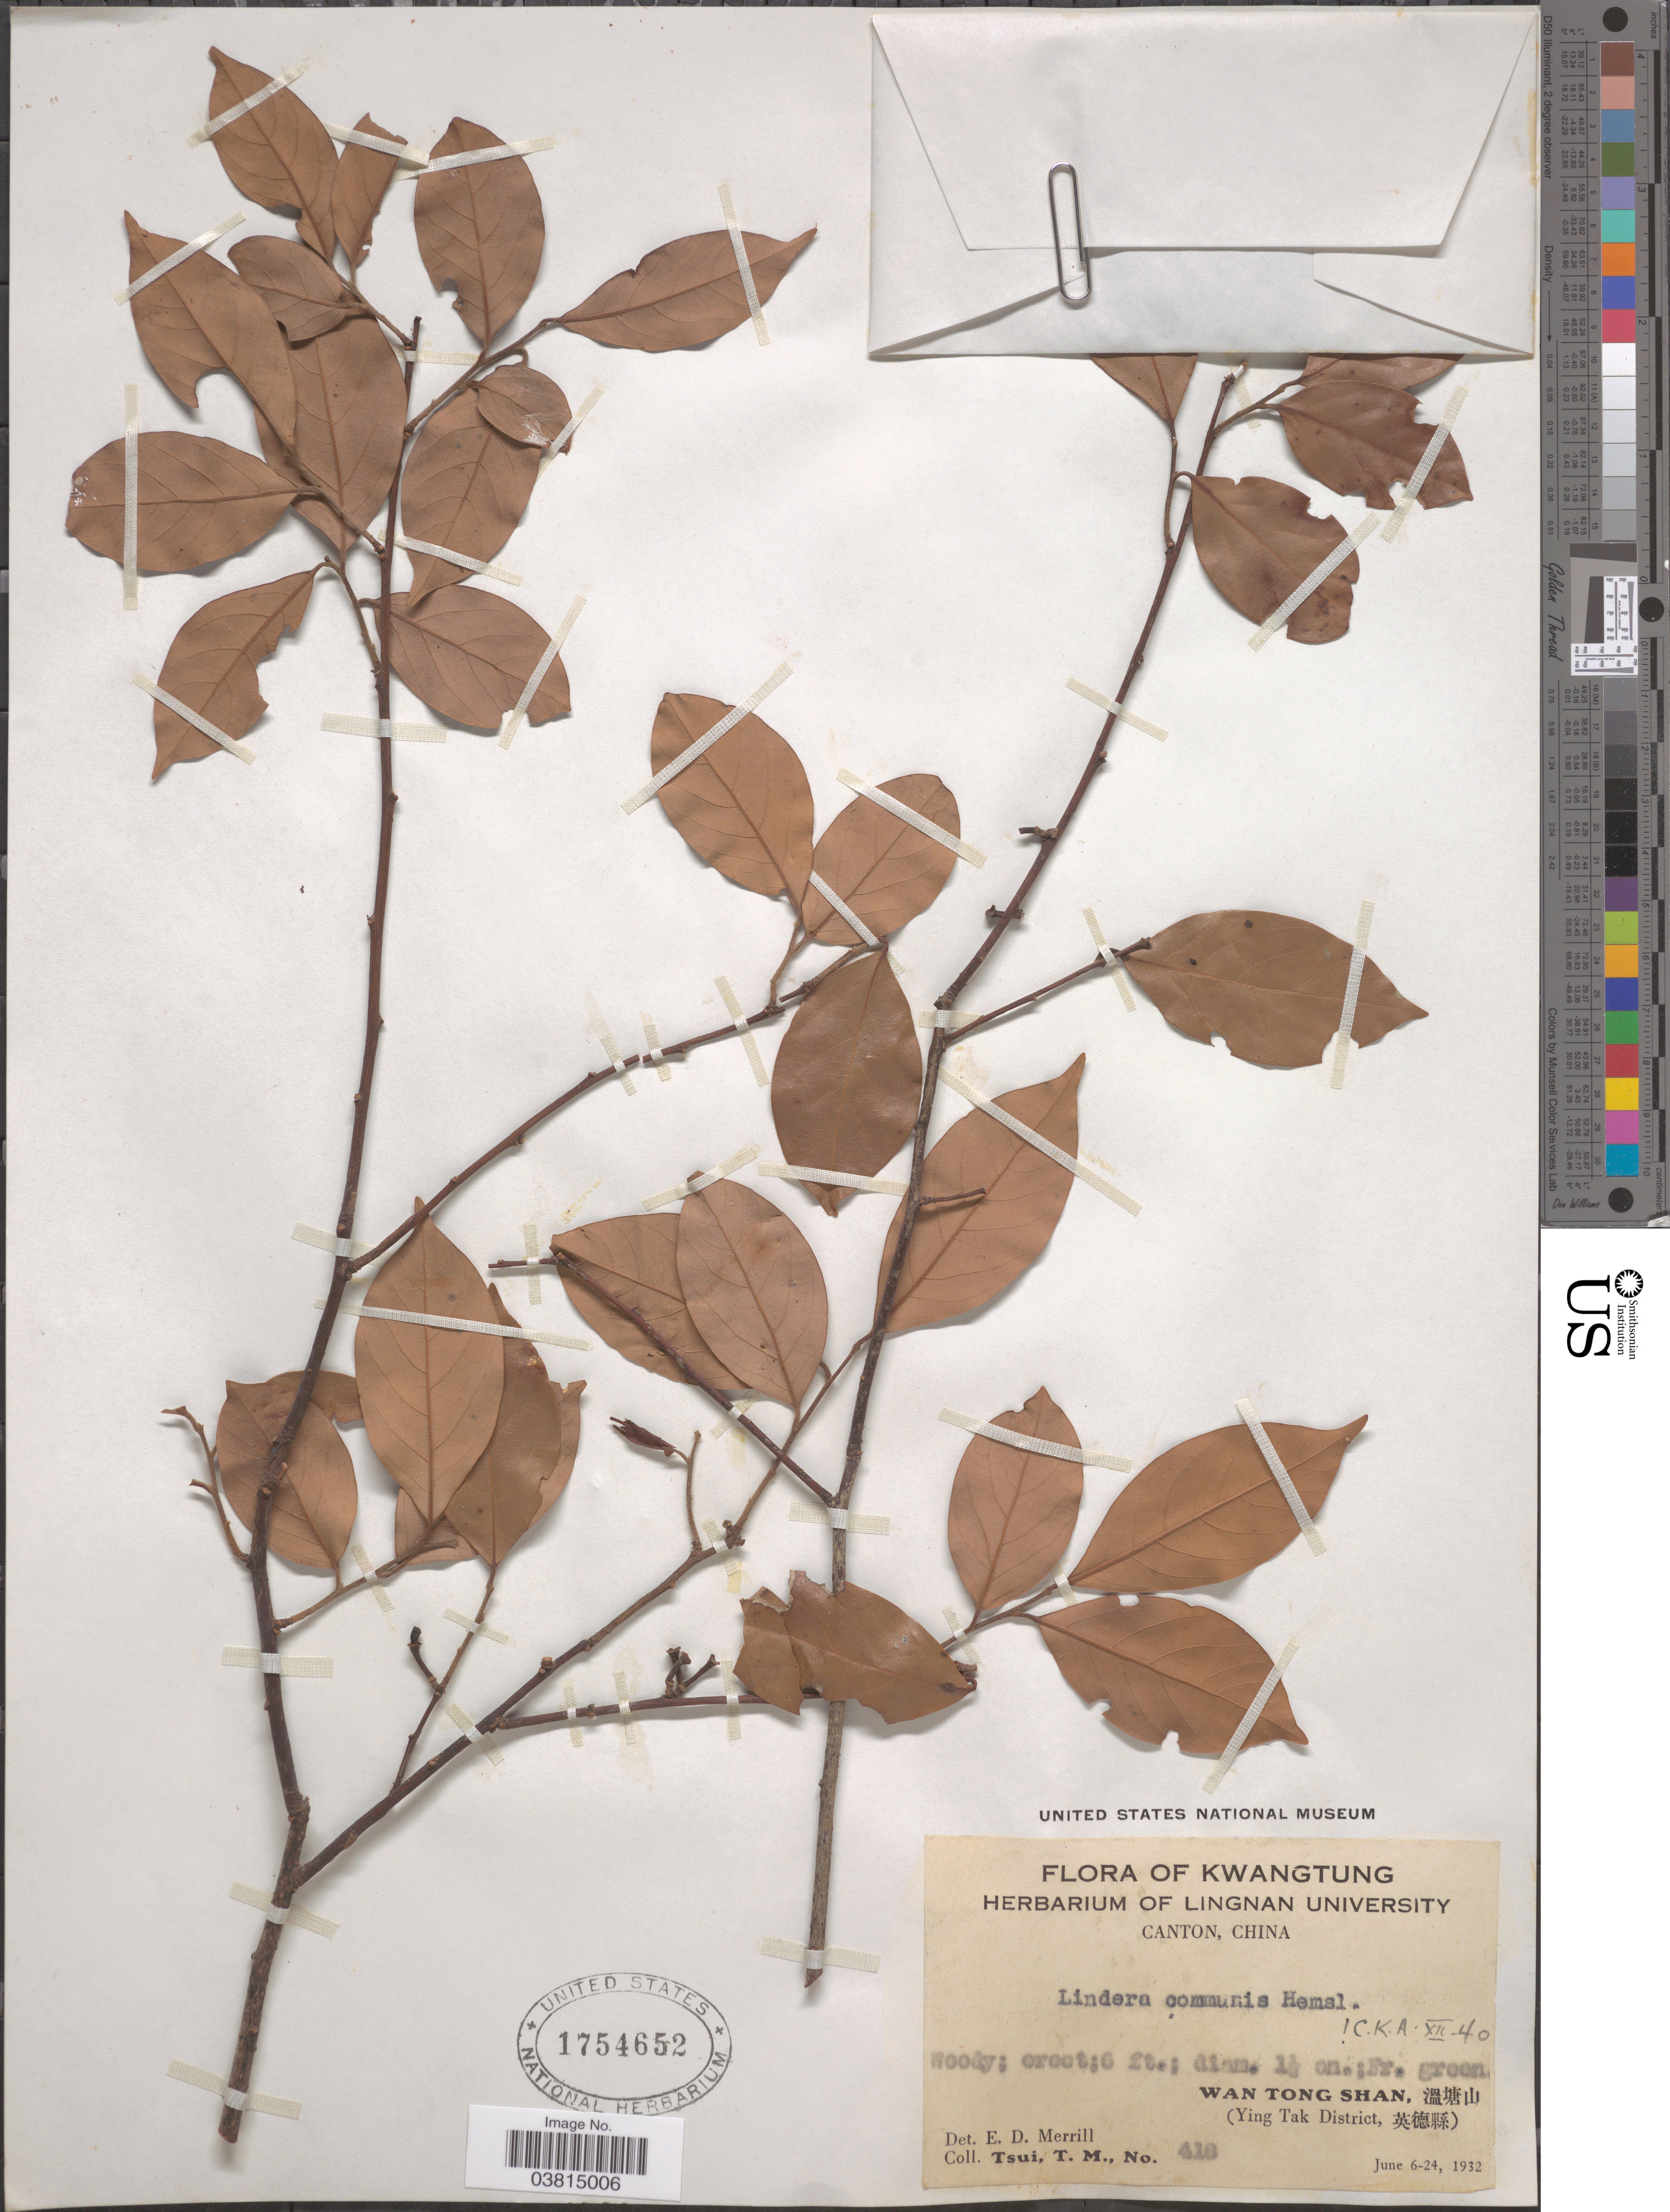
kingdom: Plantae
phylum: Tracheophyta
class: Magnoliopsida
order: Laurales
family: Lauraceae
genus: Lindera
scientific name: Lindera communis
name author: Hemsl.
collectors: T. Tsui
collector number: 418*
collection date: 1932-06-06/1932-06-24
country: China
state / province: Guangdong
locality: Kwangtung. Wan Tong Shan, X. (Ying Tak District, X).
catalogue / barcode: US 1754652